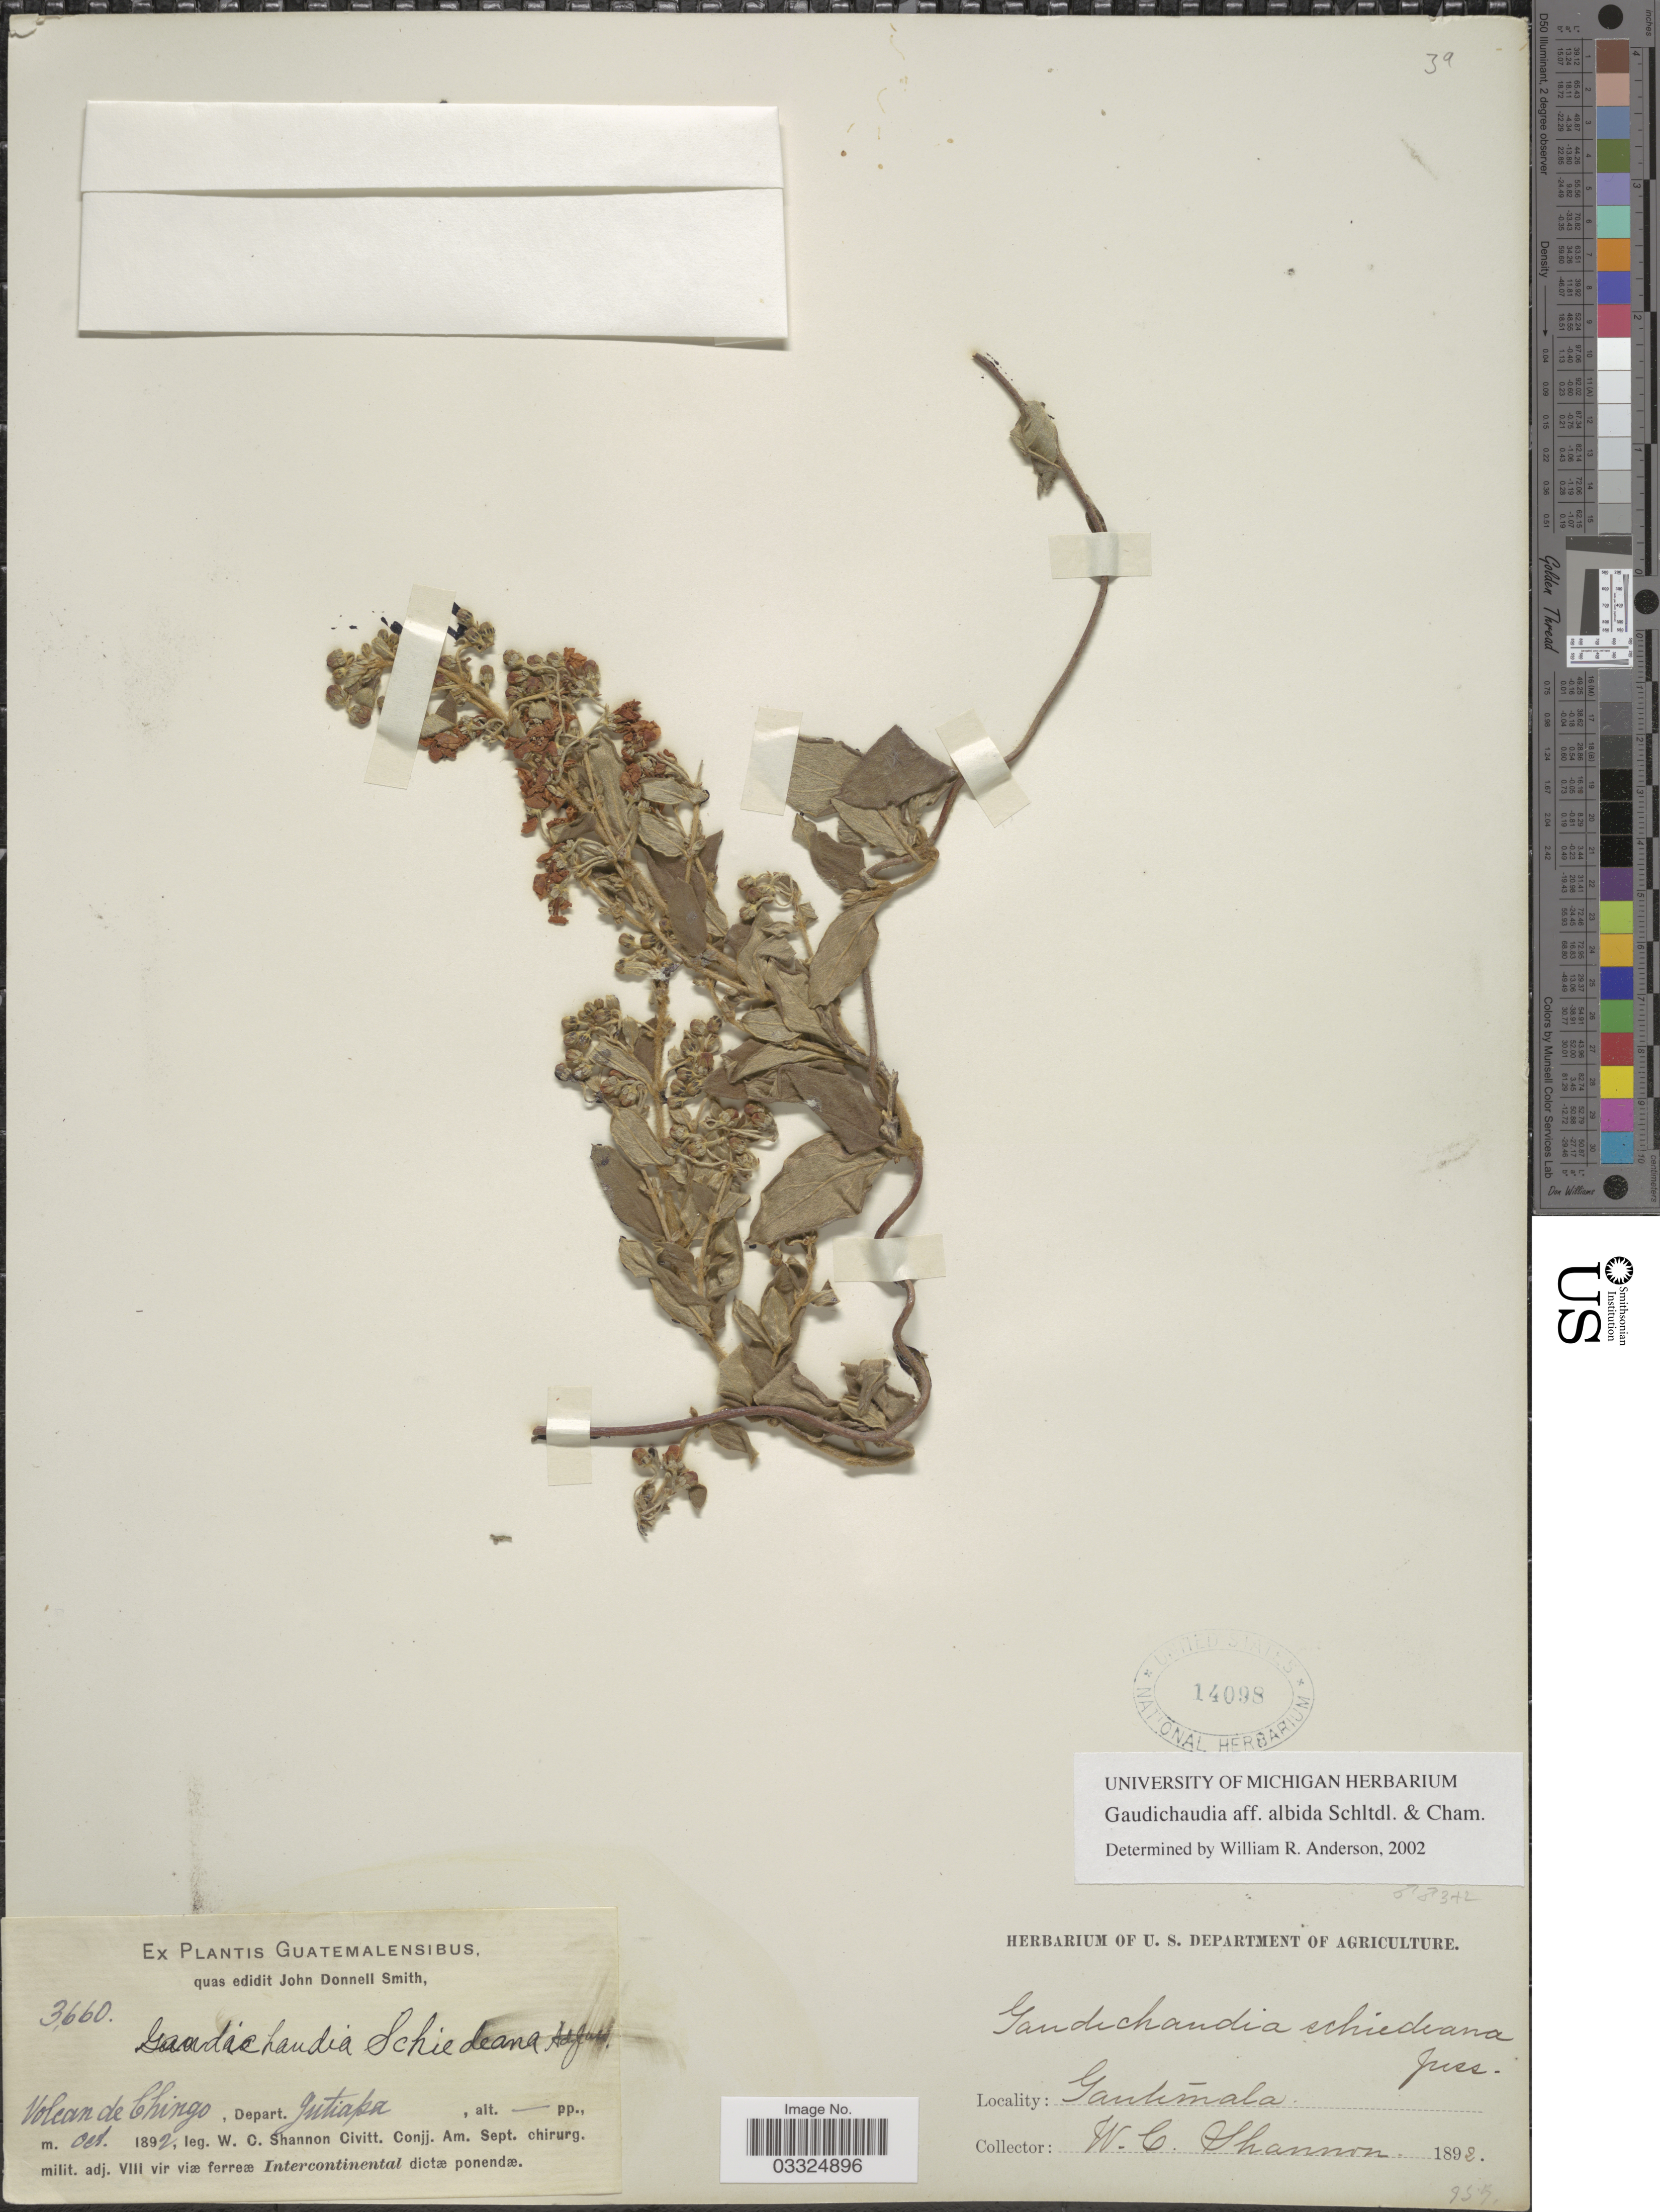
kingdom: Plantae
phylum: Tracheophyta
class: Magnoliopsida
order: Malpighiales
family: Malpighiaceae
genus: Gaudichaudia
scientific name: Gaudichaudia albida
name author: Schltdl. & Cham.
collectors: W. C. Shannon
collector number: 3660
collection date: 1892-10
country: Guatemala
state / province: Jutiapa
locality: Volcan de Chingo, Depart. Jutiapa.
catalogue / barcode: US 14098